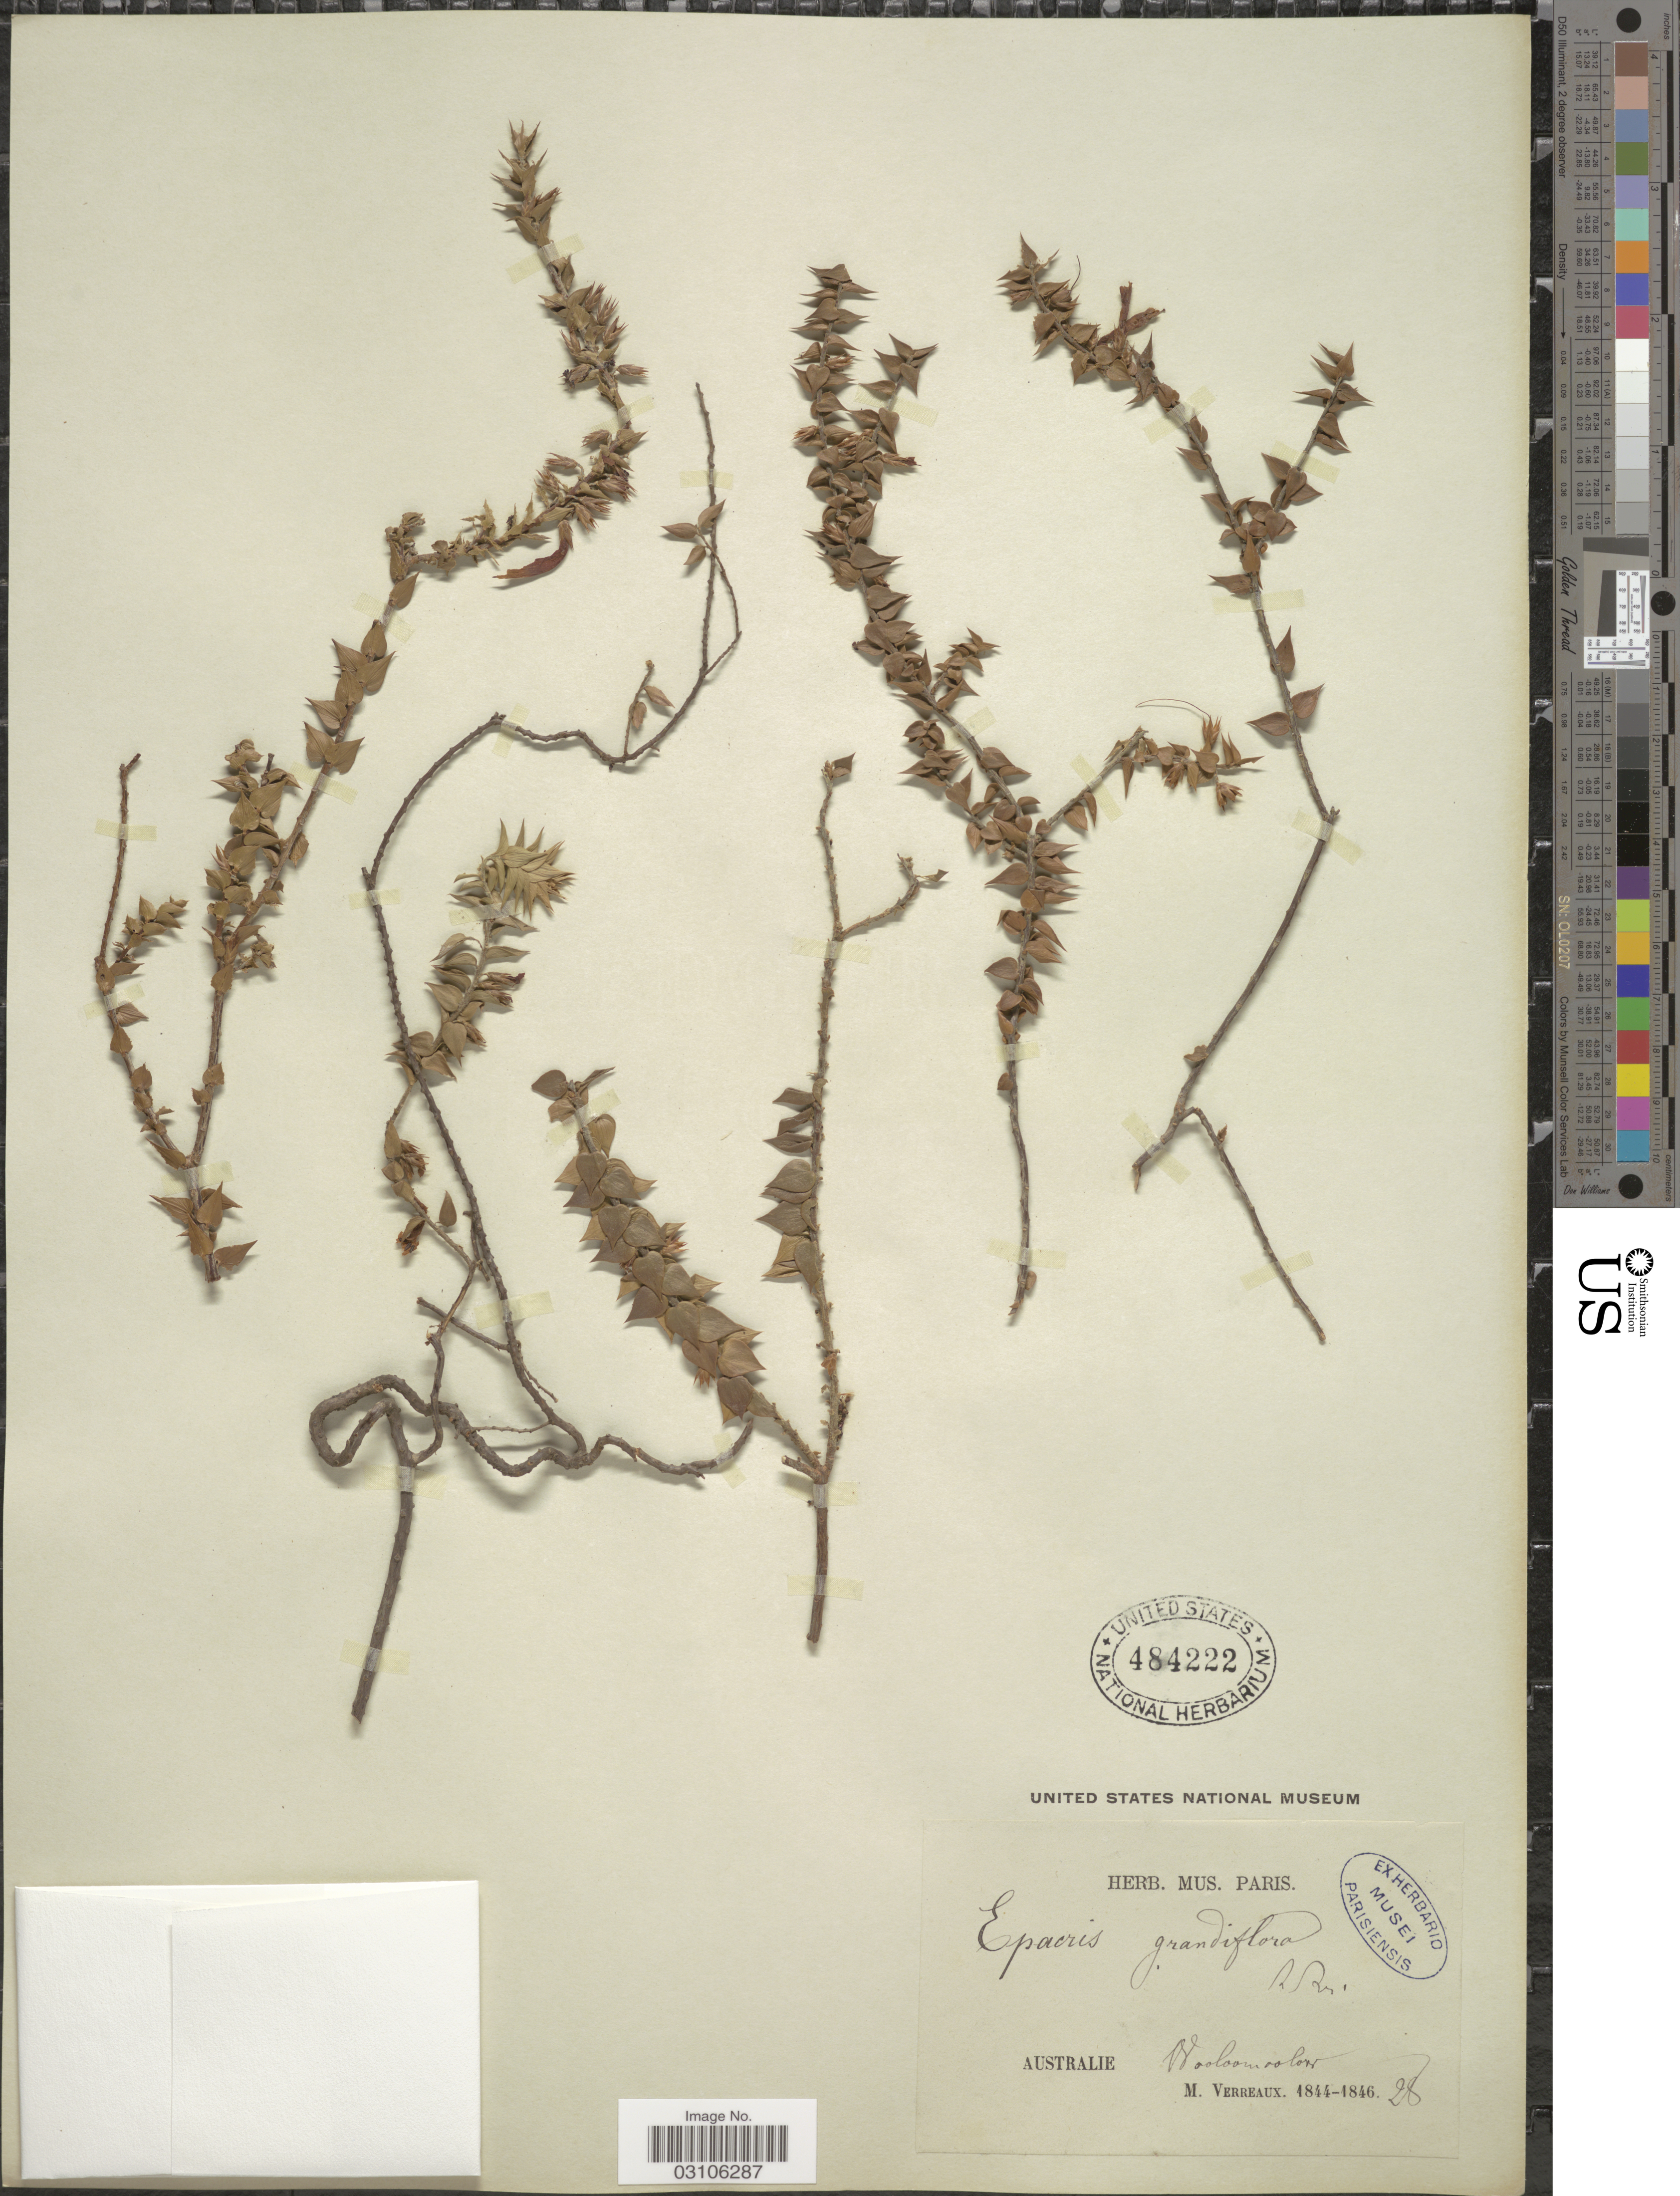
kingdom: Plantae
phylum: Tracheophyta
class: Magnoliopsida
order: Ericales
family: Ericaceae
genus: Epacris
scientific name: Epacris grandiflora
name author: Willd.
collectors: M. Verreaux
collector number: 28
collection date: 1844/1846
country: Australia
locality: Wooloomooloo.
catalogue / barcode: US 484222